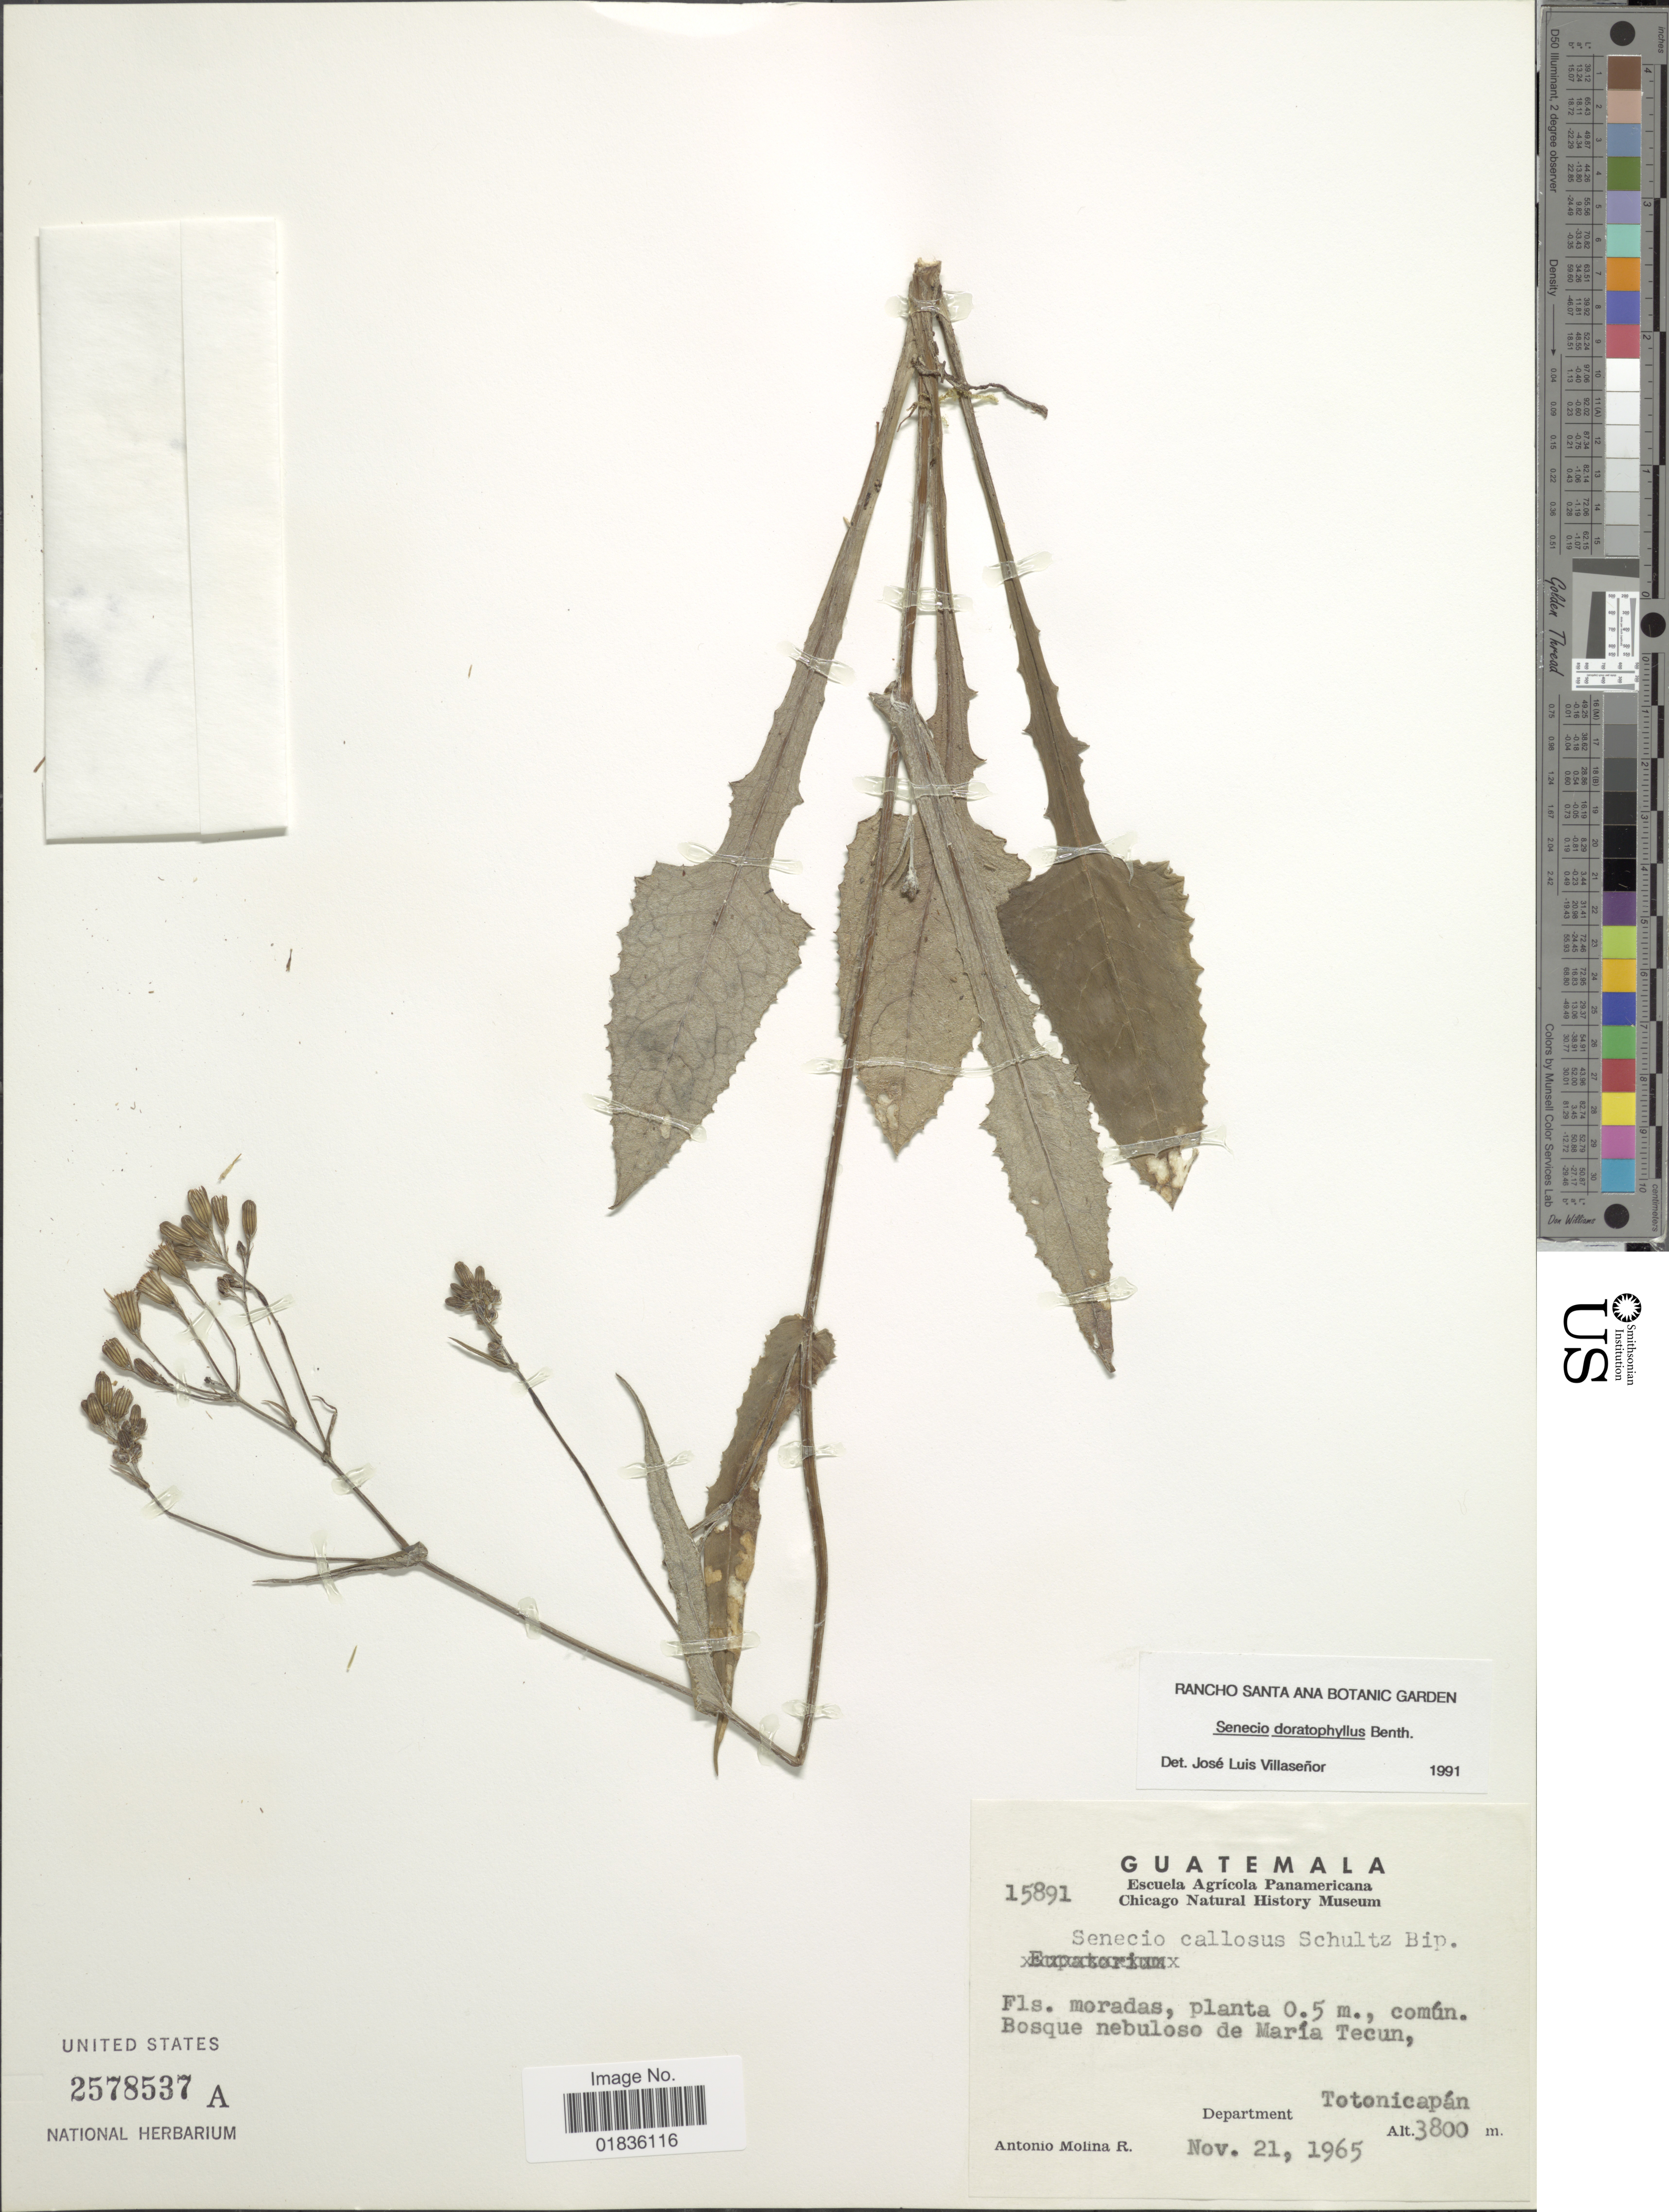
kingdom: Plantae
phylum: Tracheophyta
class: Magnoliopsida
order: Asterales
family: Asteraceae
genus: Senecio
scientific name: Senecio doratophyllus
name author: Benth.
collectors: A. Molina R.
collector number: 15891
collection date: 1965-11-21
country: Guatemala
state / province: Totonicapan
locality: Bosque nebuloso de Maria Tecun.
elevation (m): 3800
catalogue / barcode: US 2578537A